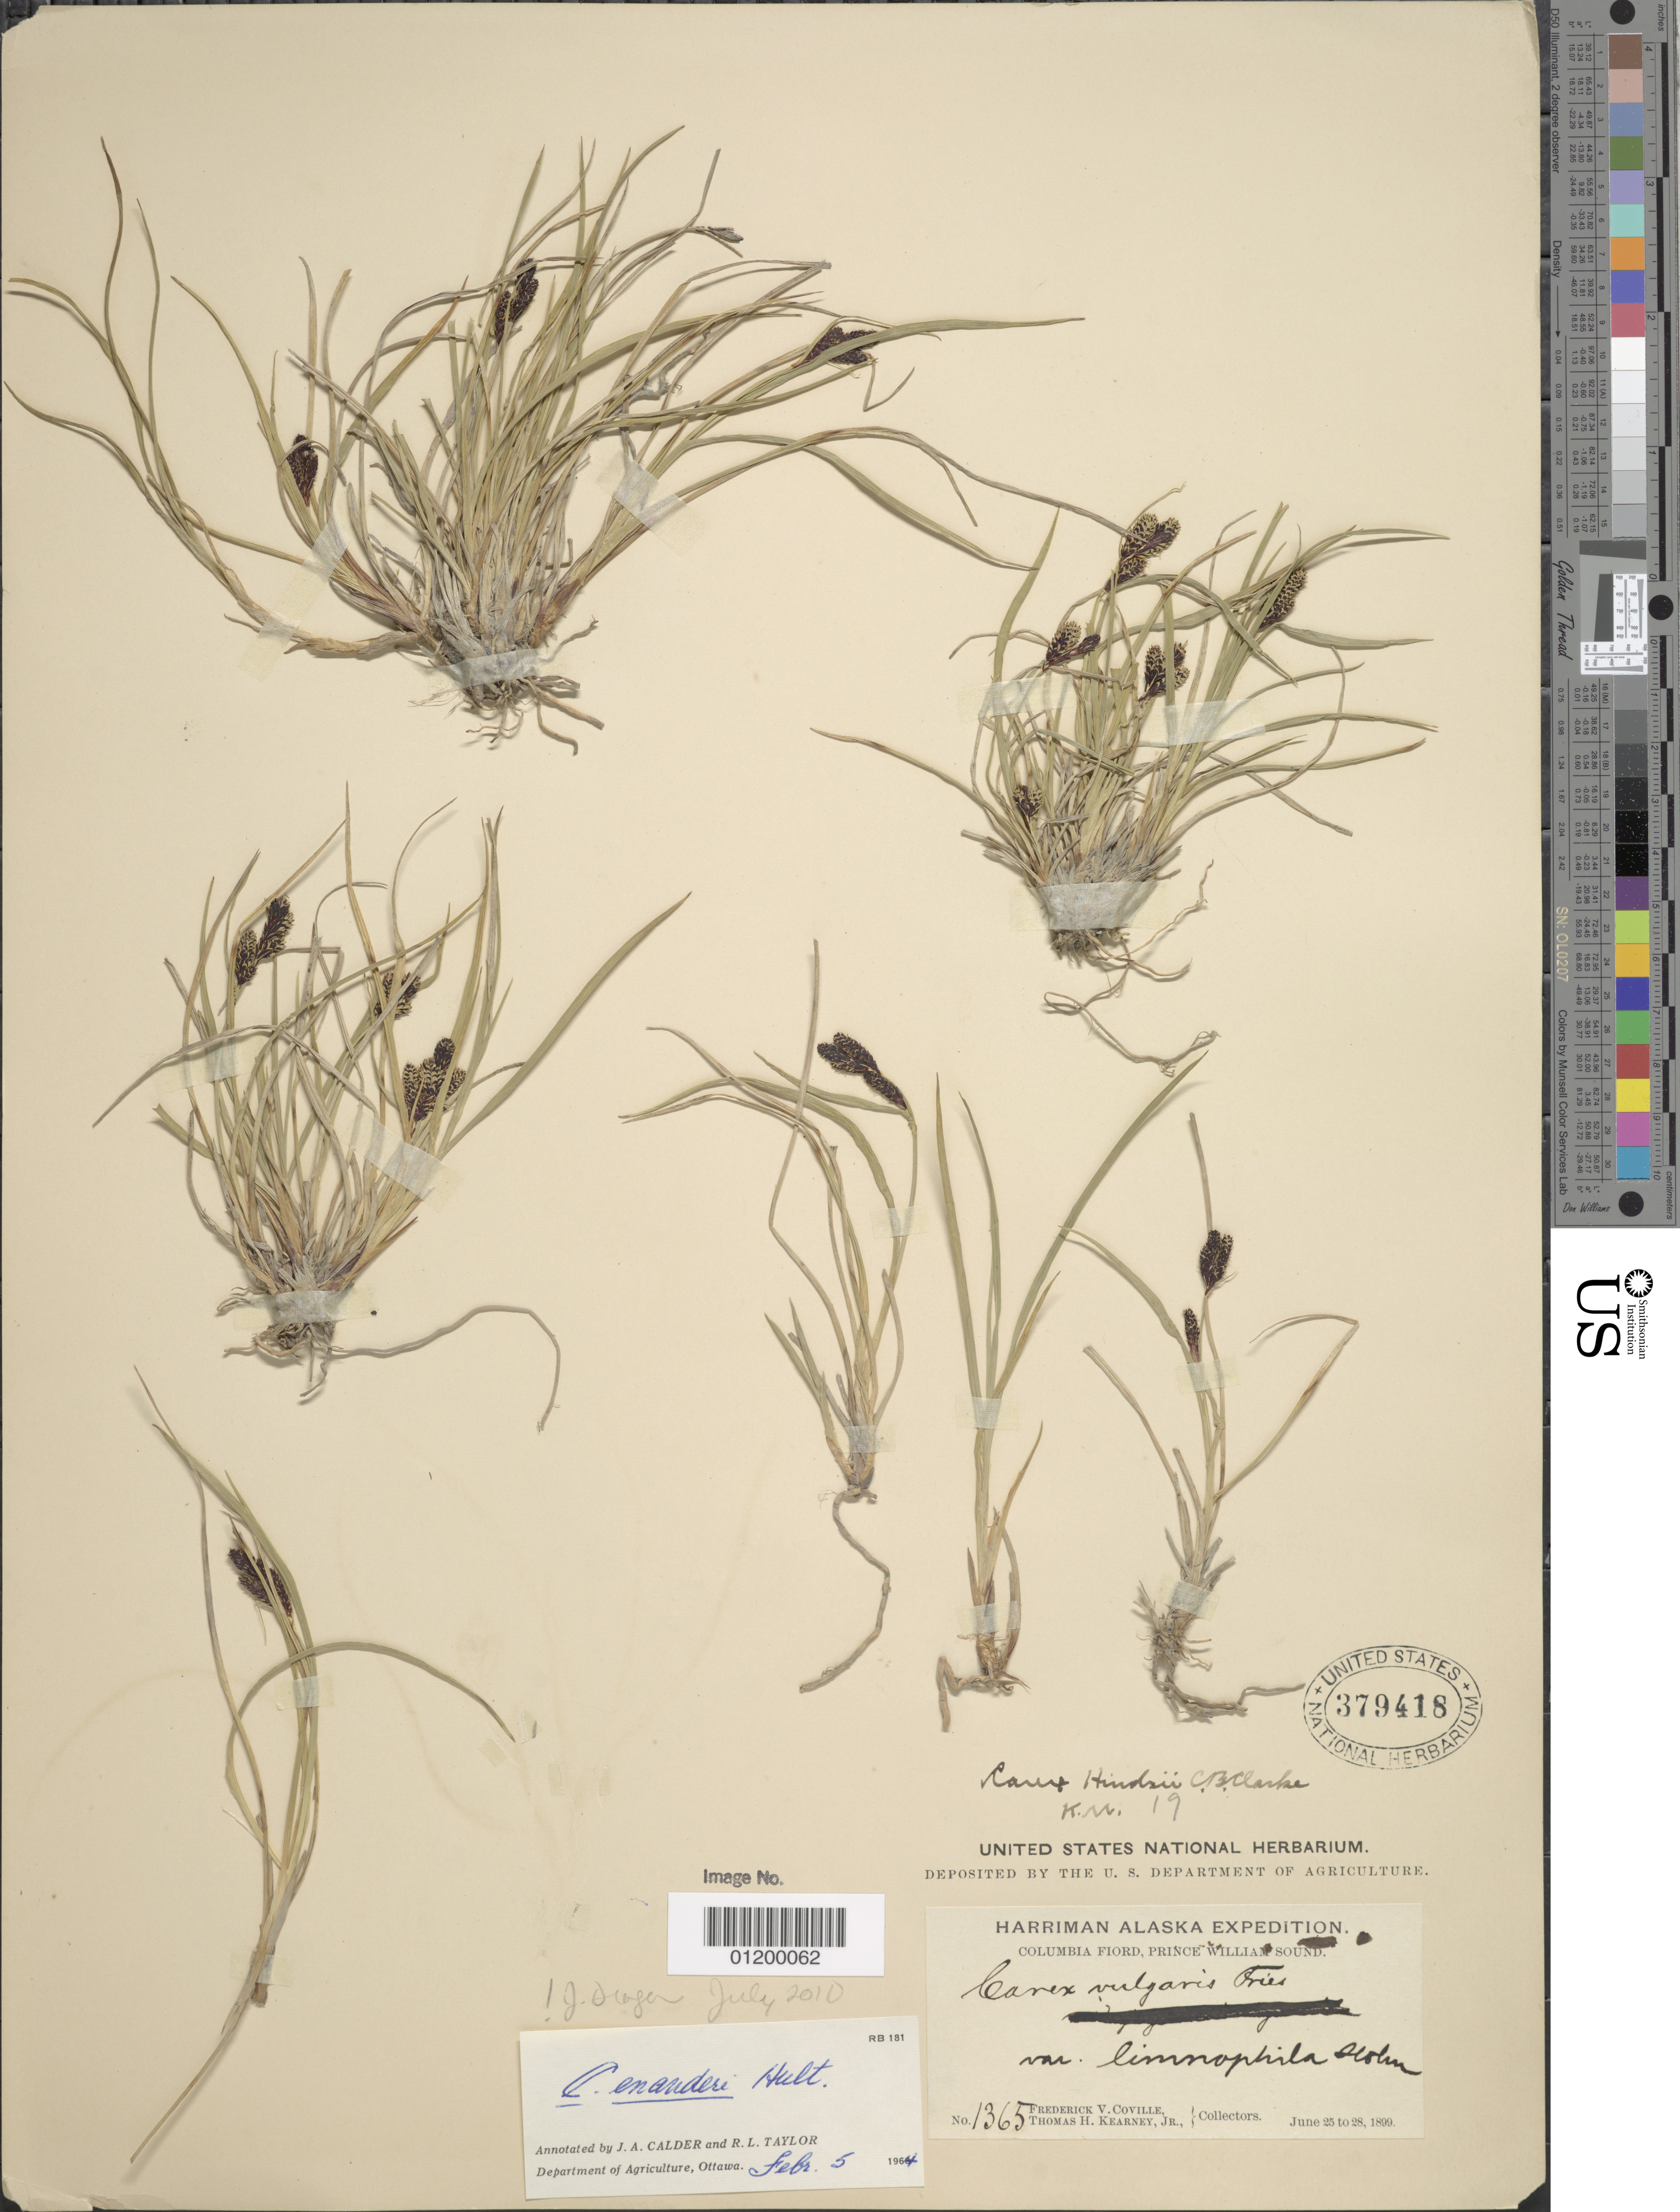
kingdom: Plantae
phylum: Tracheophyta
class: Liliopsida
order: Poales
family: Cyperaceae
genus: Carex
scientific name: Carex enanderi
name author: Hultén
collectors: F. V. Coville & T. H. Kearney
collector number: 1365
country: United States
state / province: Alaska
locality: Columbia Fiord, Prince William Sound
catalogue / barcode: US 379418